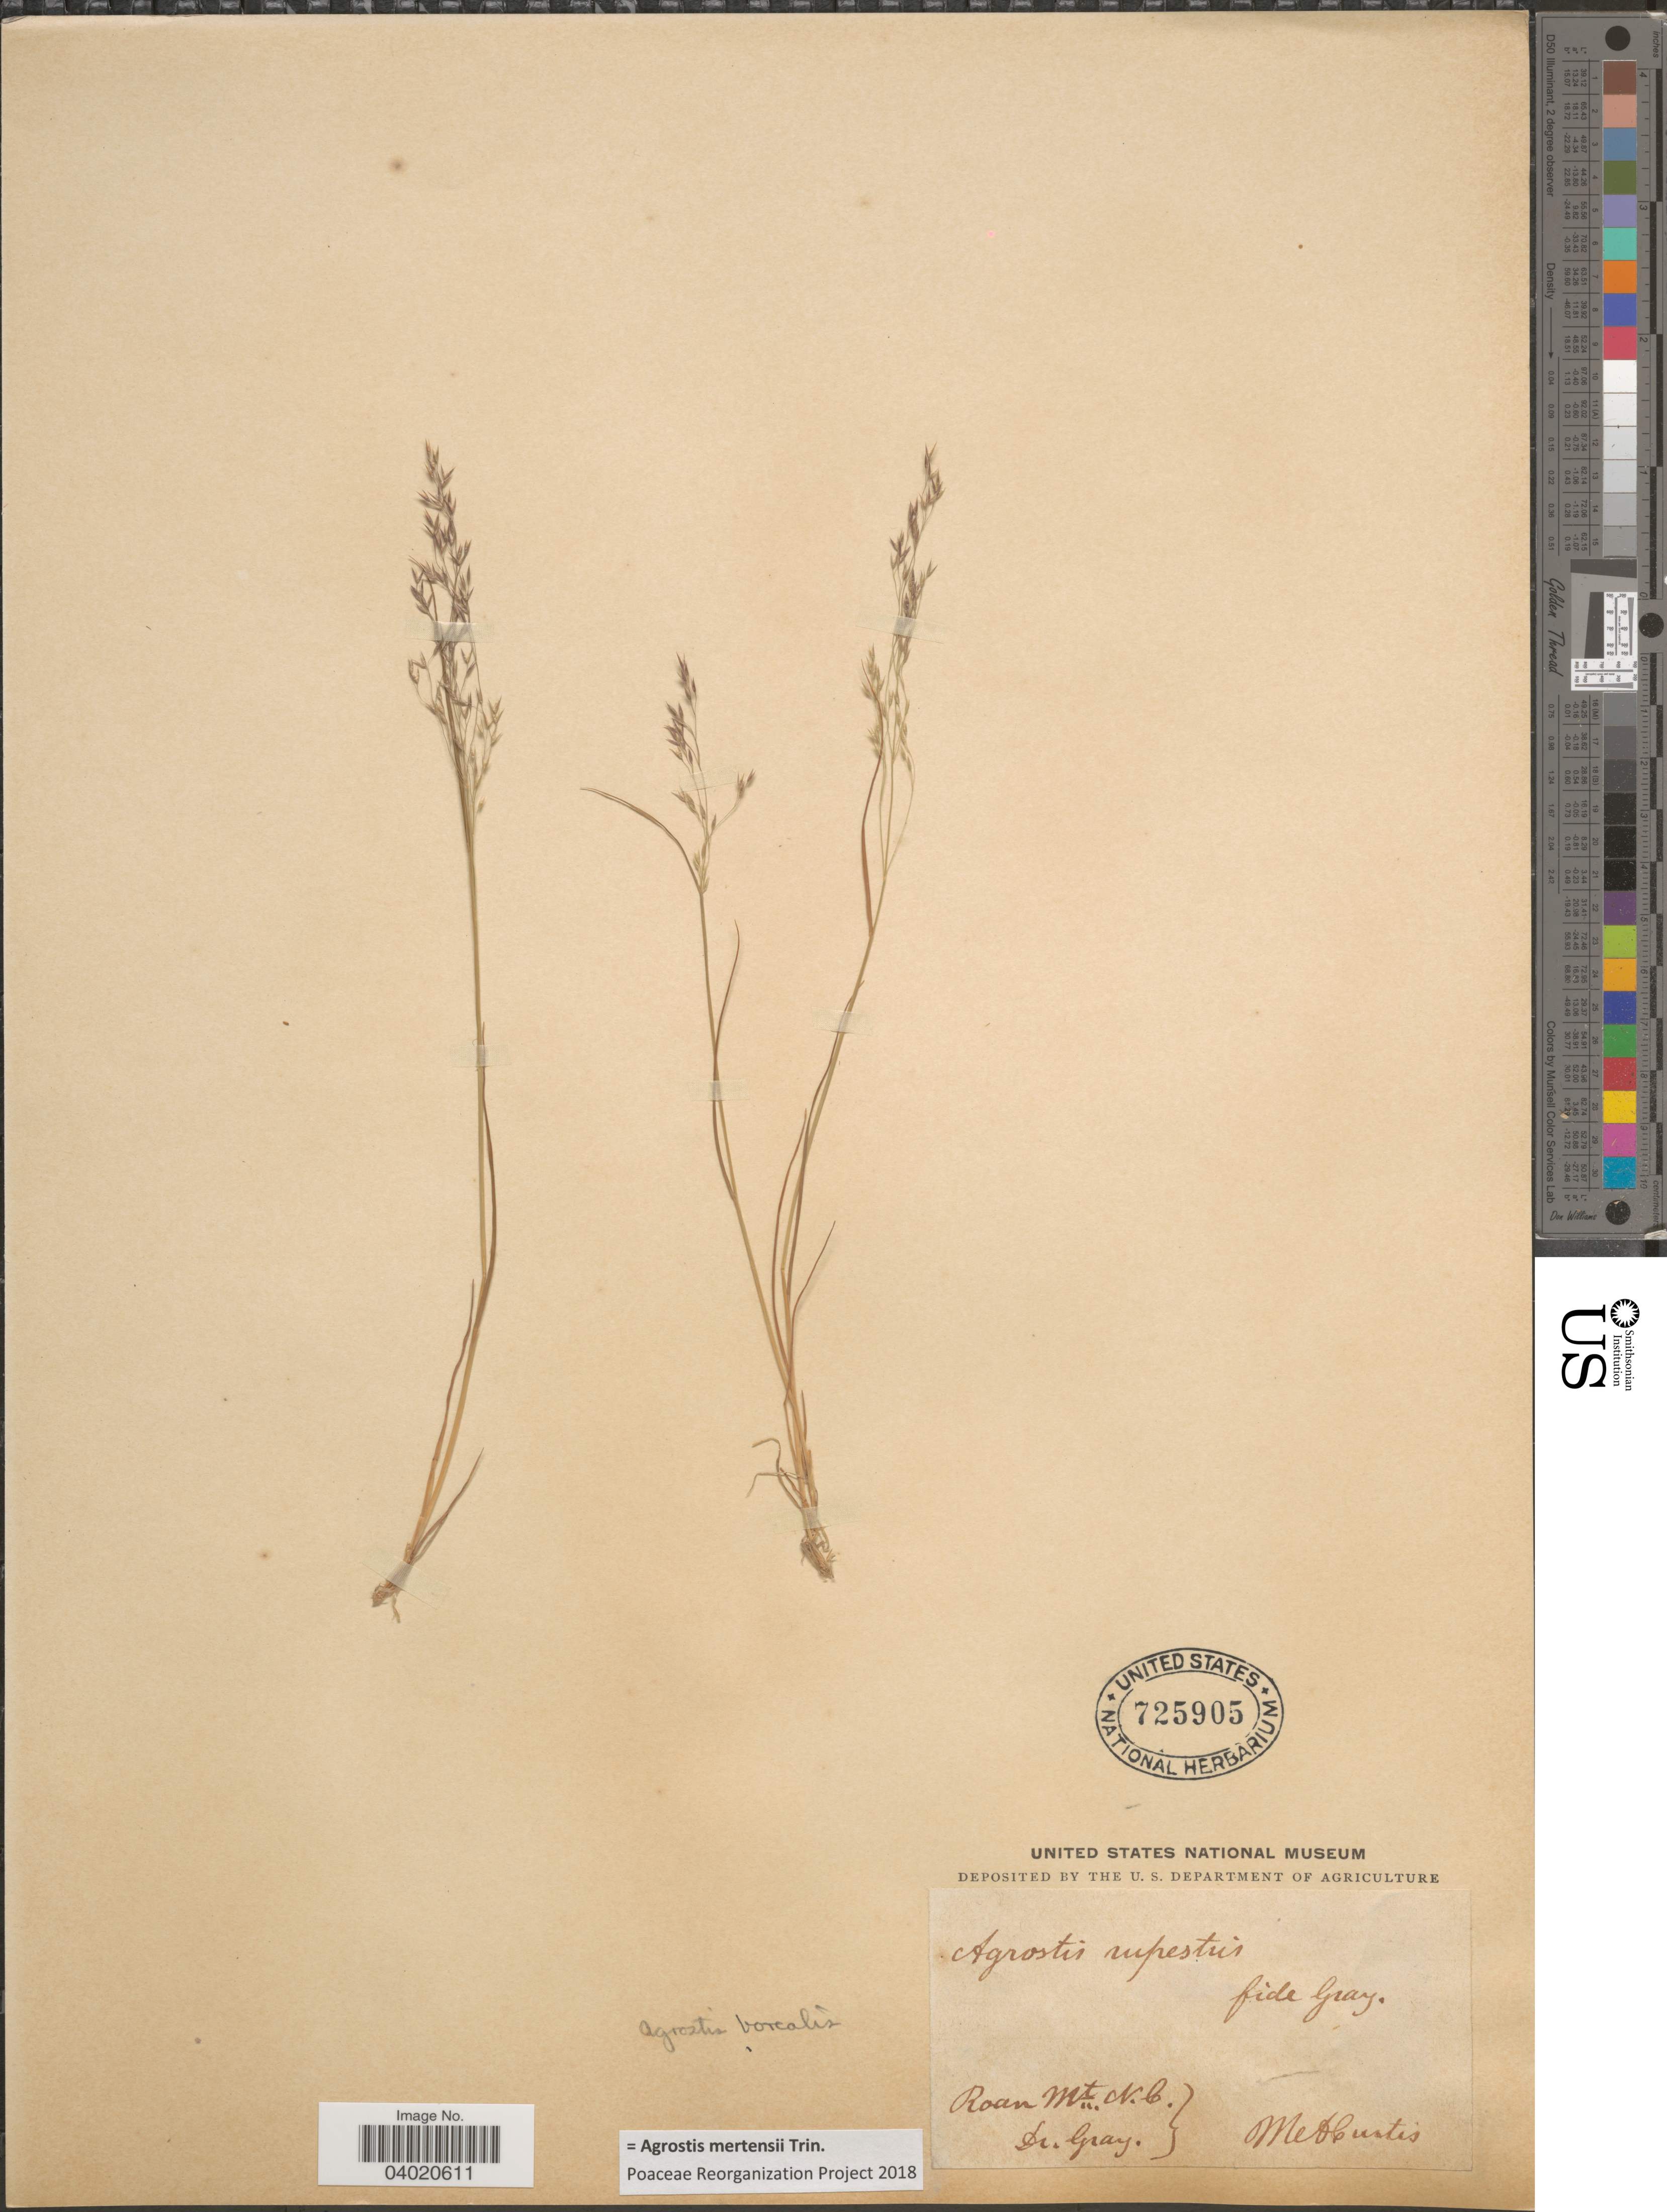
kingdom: Plantae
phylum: Tracheophyta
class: Liliopsida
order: Poales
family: Poaceae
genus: Agrostis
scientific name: Agrostis mertensii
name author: Trin.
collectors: -- Gray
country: United States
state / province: North Carolina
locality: Roan Mt.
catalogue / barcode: US 725905